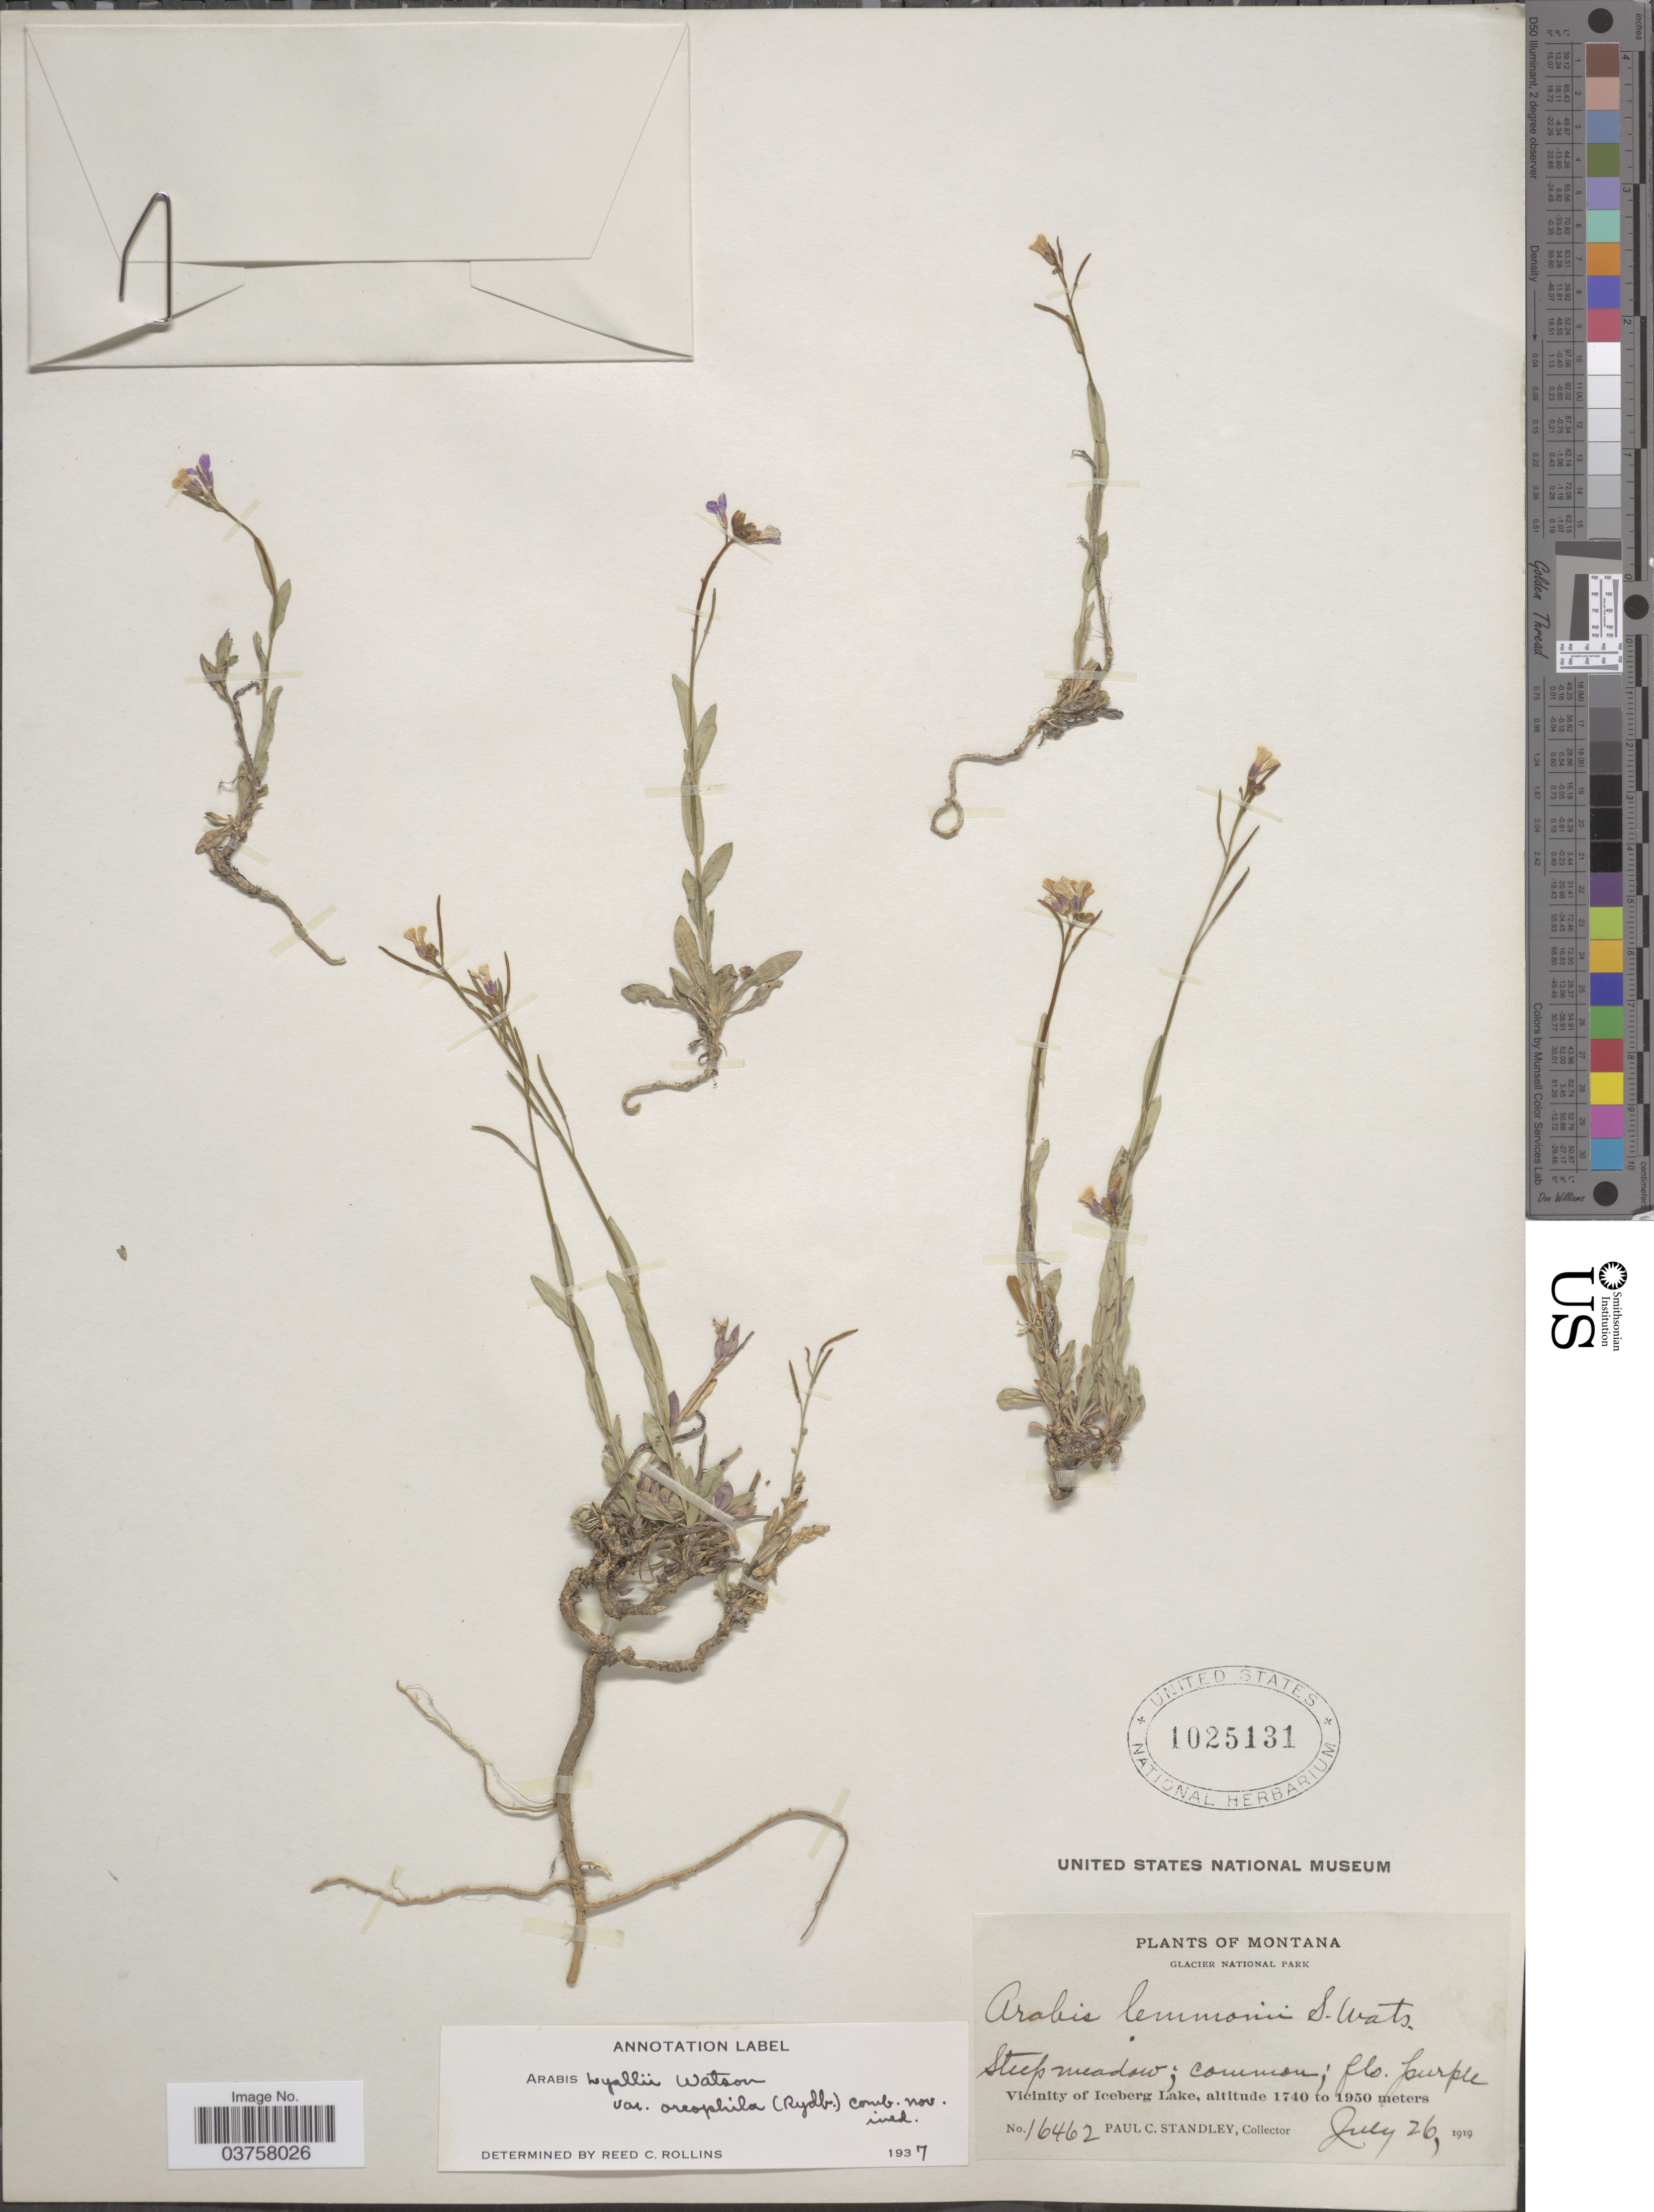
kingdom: Plantae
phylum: Tracheophyta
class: Magnoliopsida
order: Brassicales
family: Brassicaceae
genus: Arabis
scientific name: Arabis lyallii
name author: S. Watson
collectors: P. C. Standley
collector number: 16462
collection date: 1919-07-26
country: United States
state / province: Montana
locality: Glacier National Park, Vicinity of Iceberg Lake.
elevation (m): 1740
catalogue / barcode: US 1025131